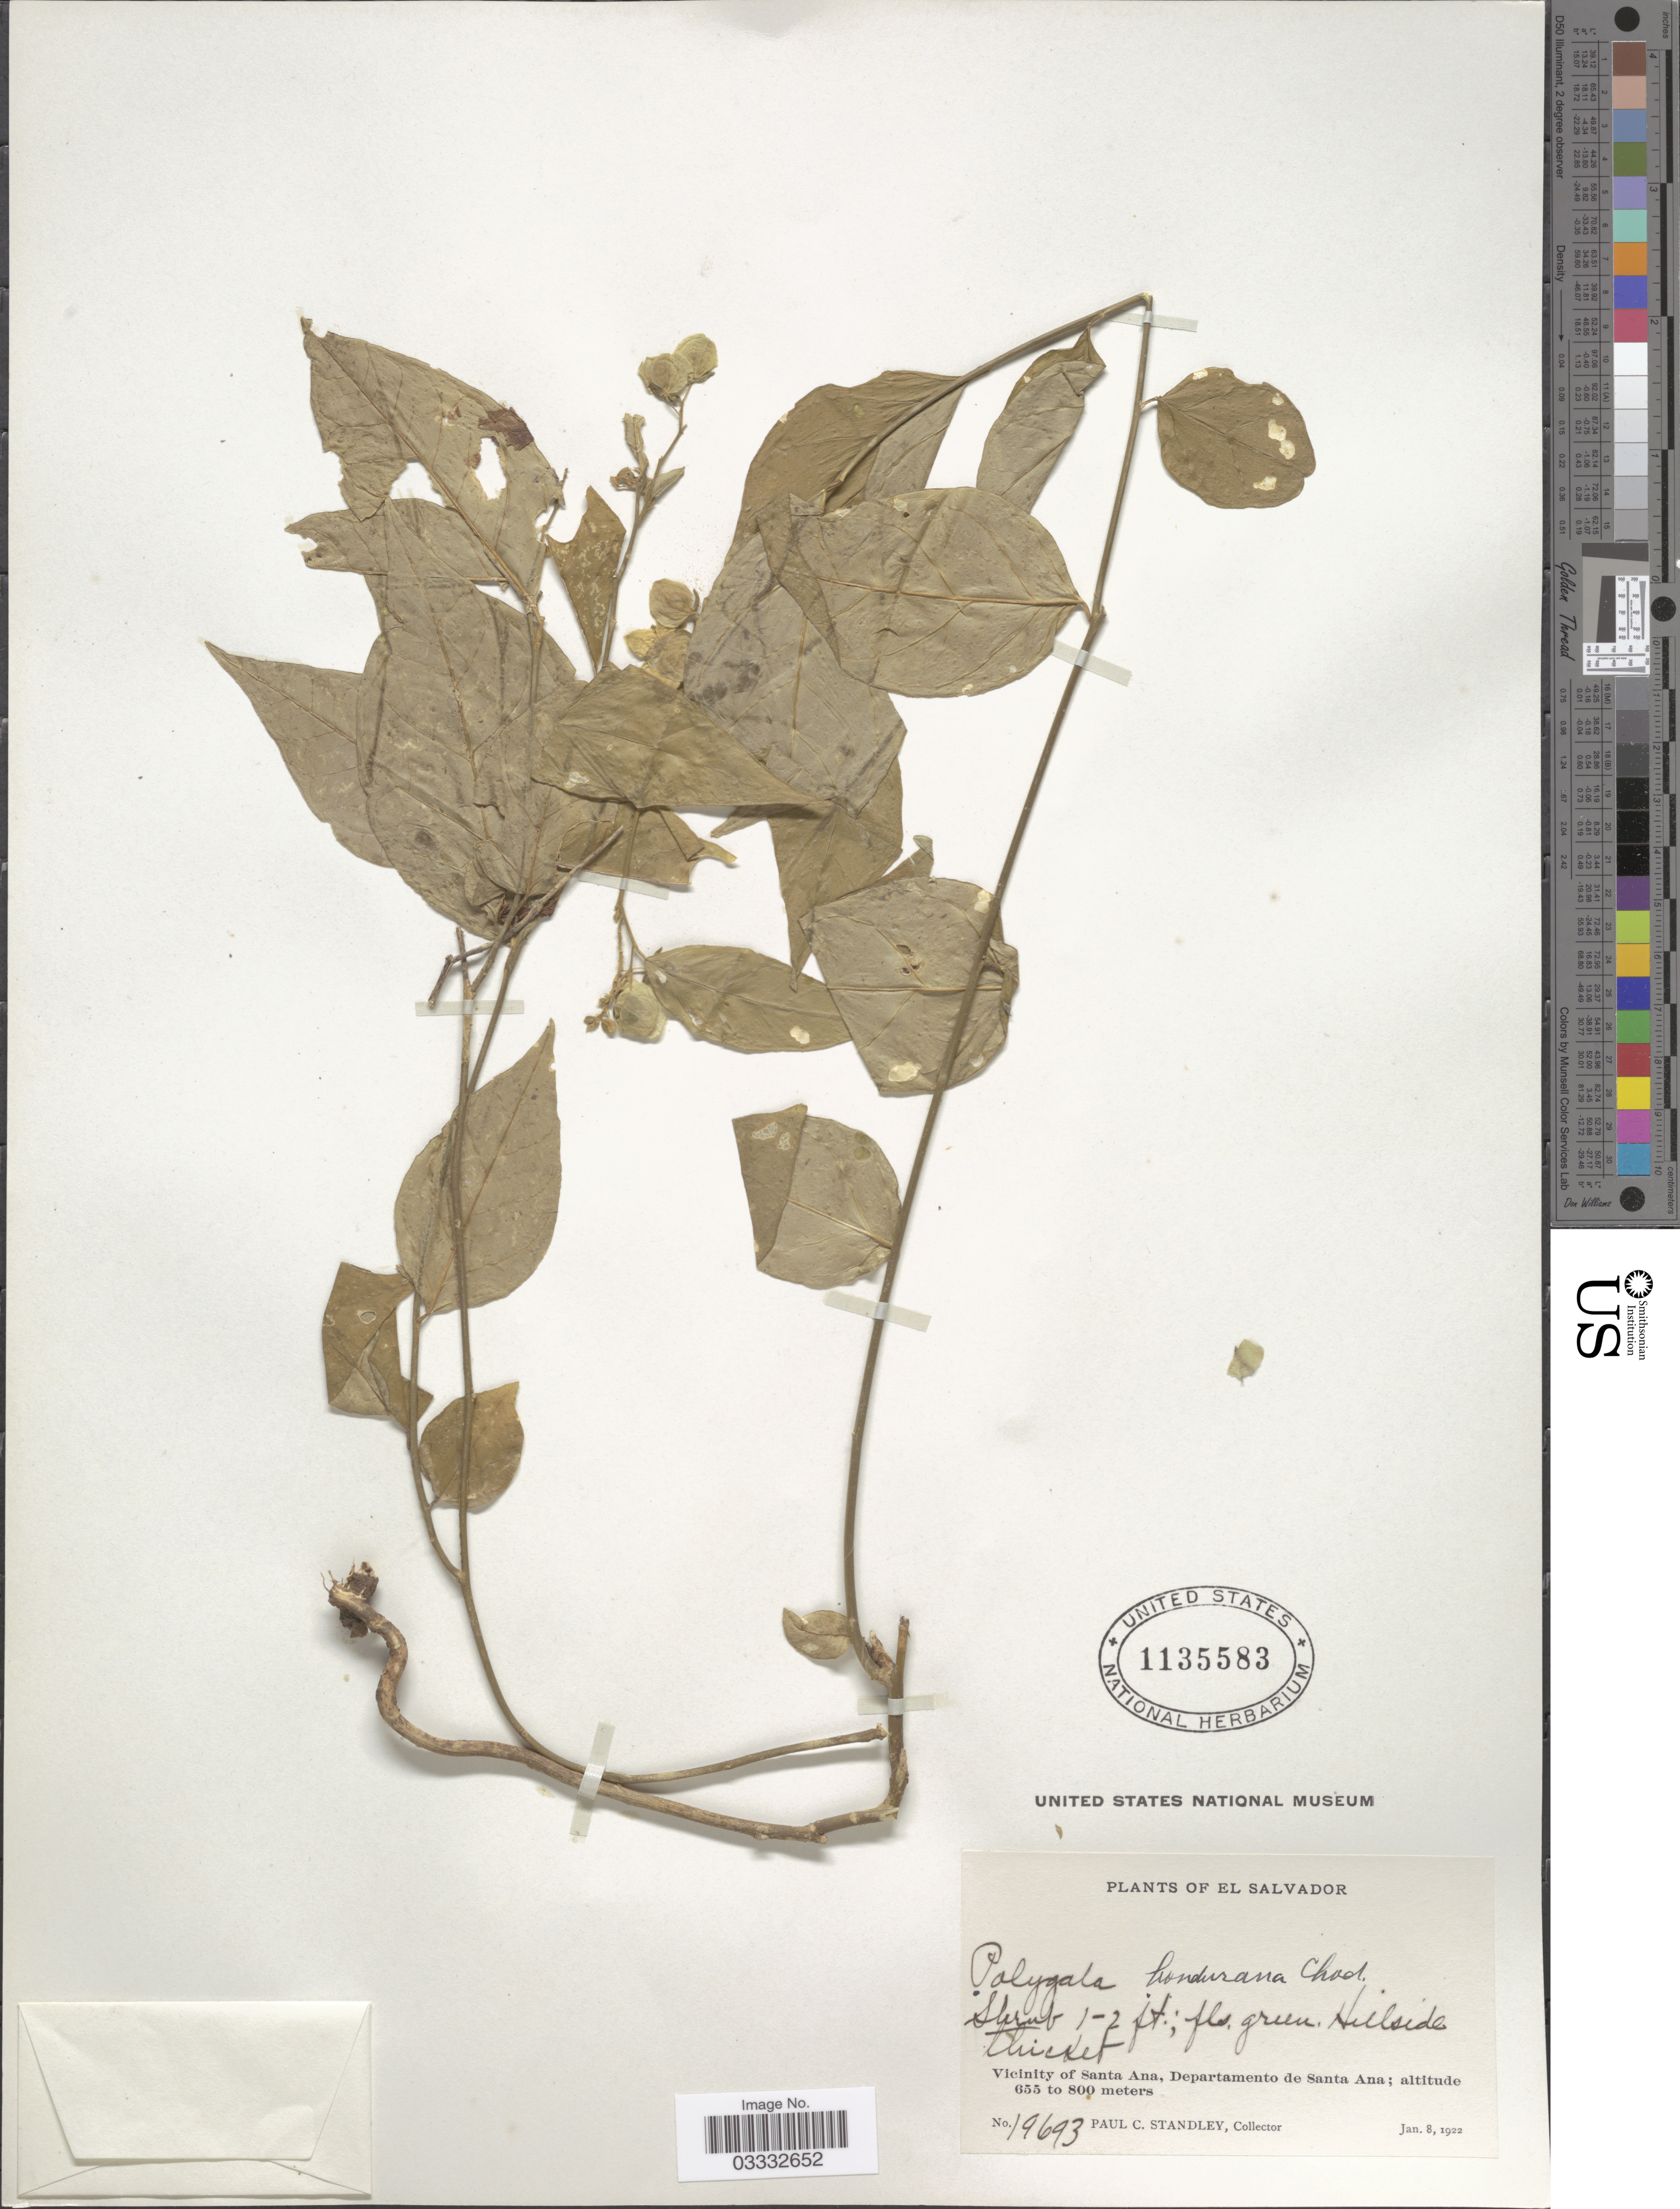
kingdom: Plantae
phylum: Tracheophyta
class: Magnoliopsida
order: Fabales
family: Polygalaceae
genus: Asemeia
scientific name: Asemeia hondurana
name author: (Chodat) J.F.B. Pastore & J.R. Abbott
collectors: P. C. Standley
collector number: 19693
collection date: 1922-01-08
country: El Salvador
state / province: Santa Ana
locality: Vicinity of Santa Ana, Departamento de Santa Ana.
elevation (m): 655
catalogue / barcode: US 1135583